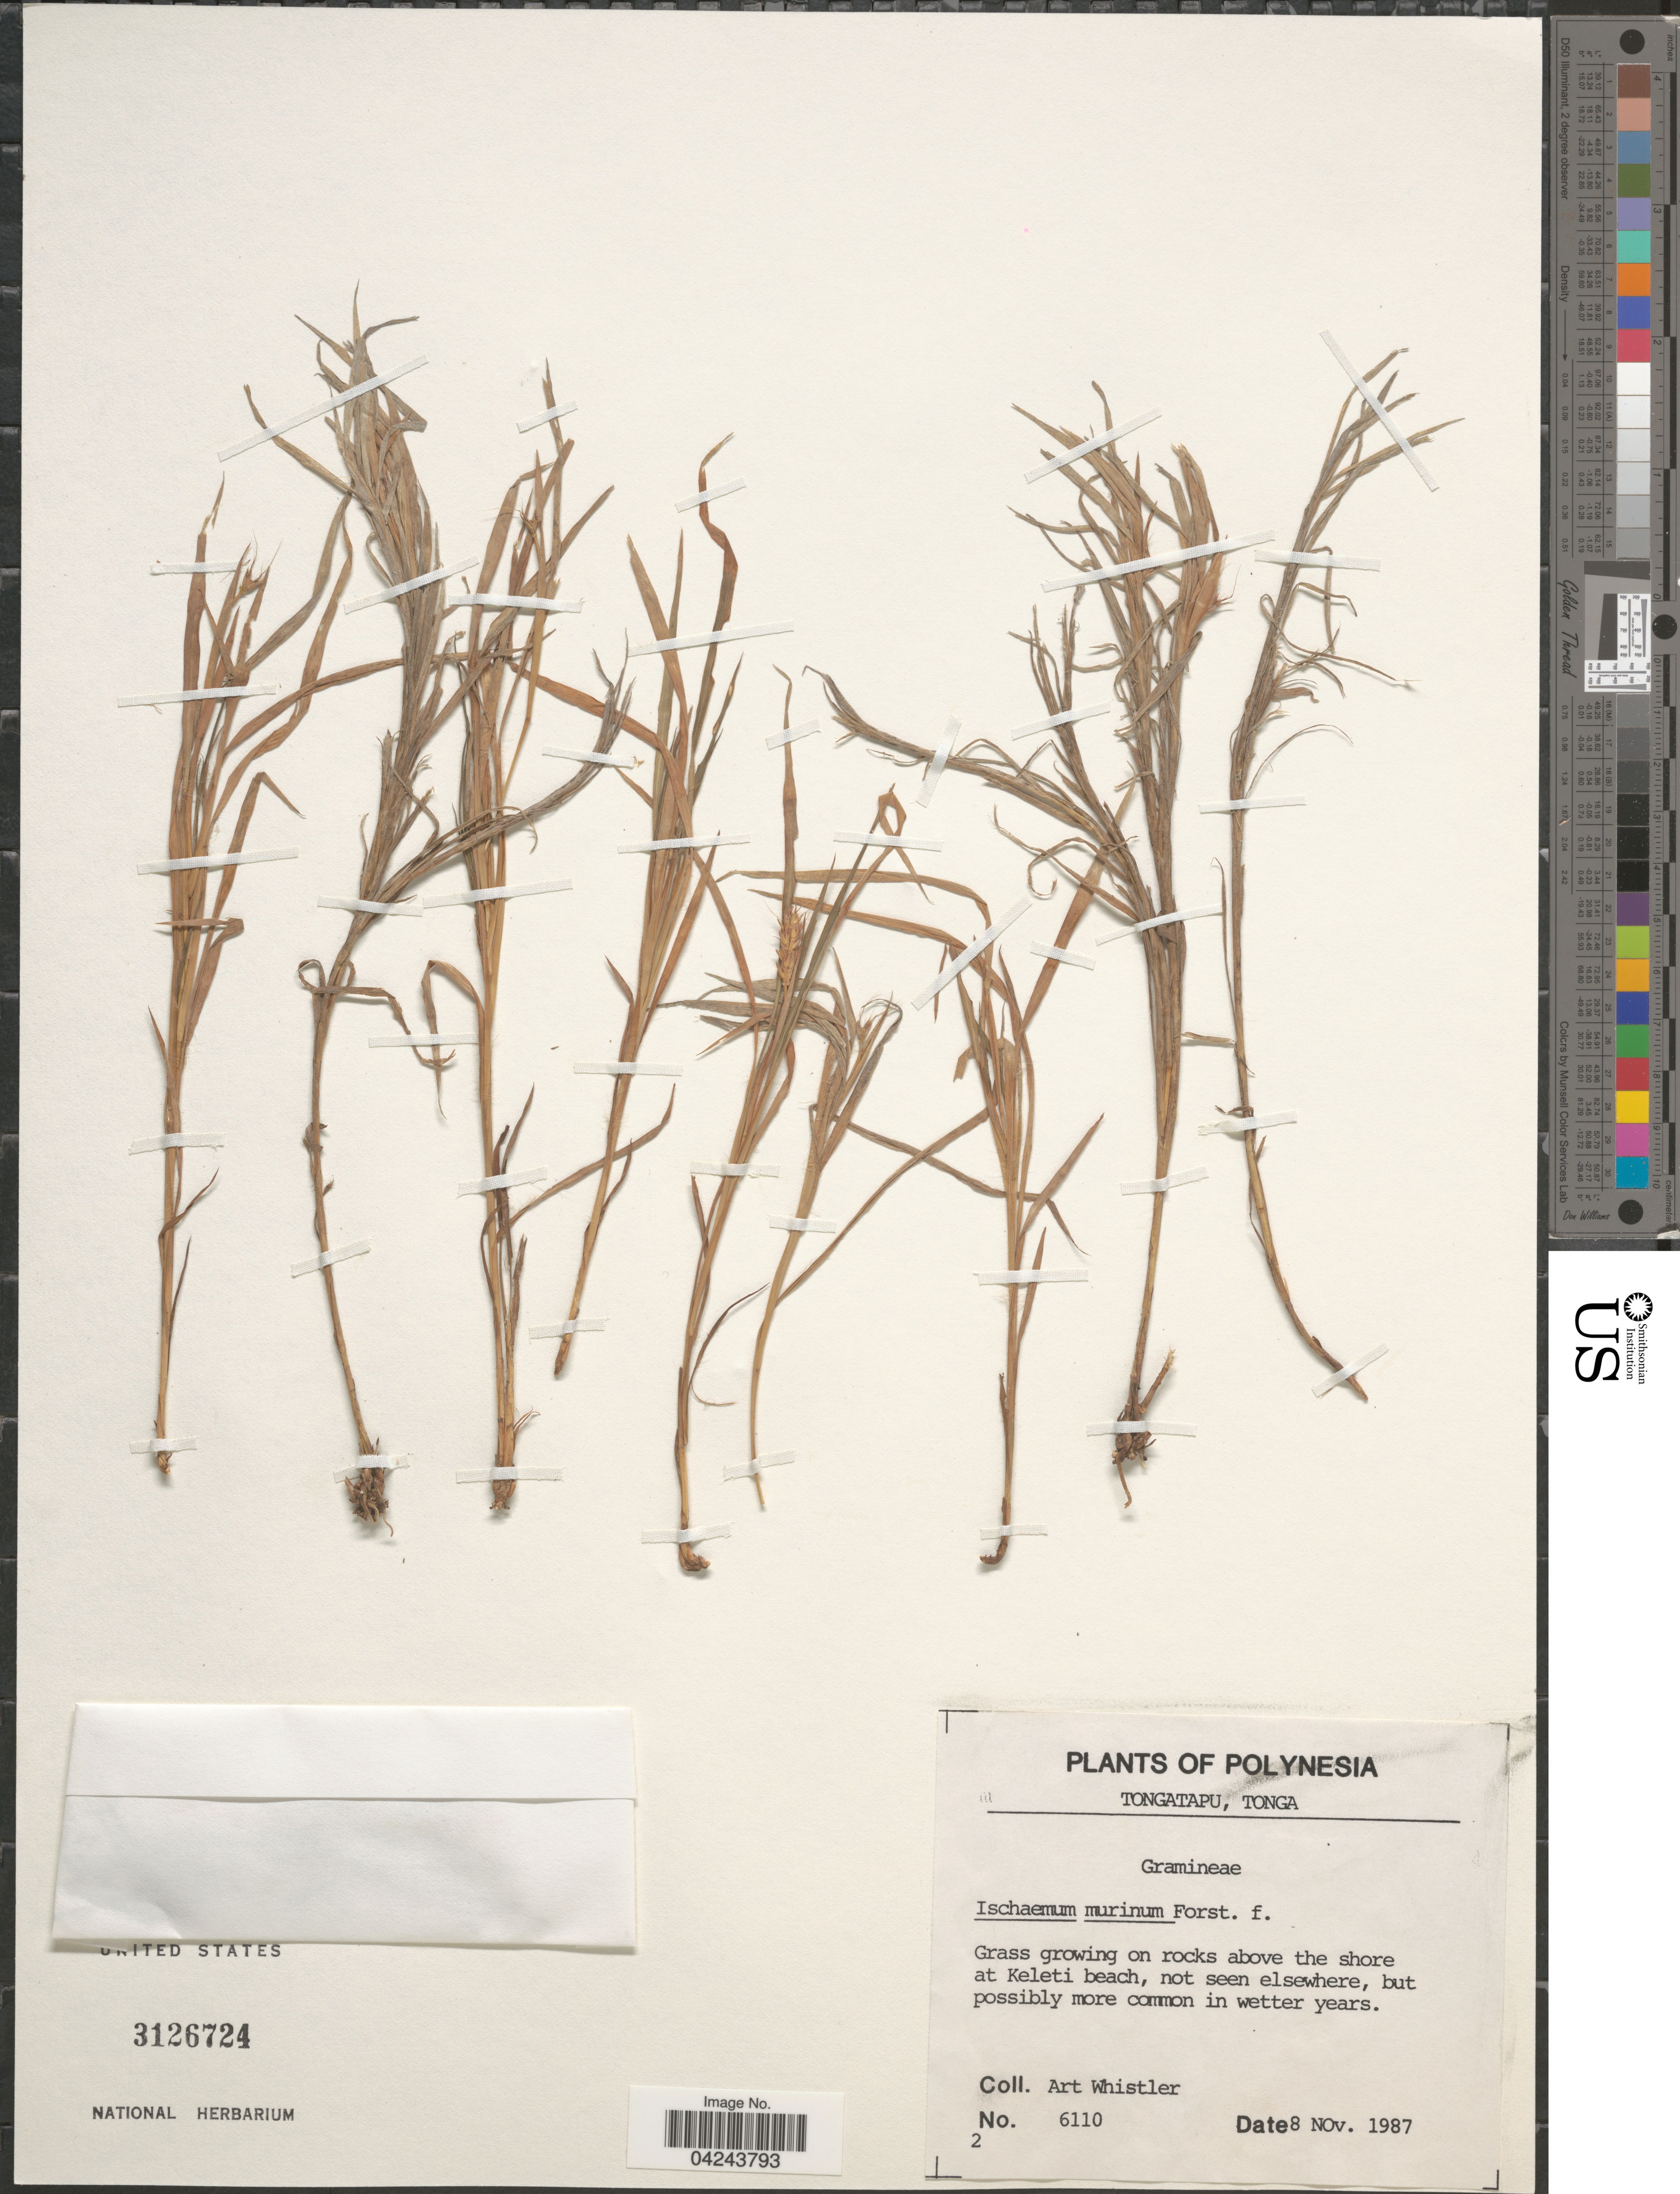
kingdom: Plantae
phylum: Tracheophyta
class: Liliopsida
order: Poales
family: Poaceae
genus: Ischaemum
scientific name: Ischaemum murinum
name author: G. Forst.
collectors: A. Whistler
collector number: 6110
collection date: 1987-11-08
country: Tonga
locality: Polynesia. Tongatapu. Grass growing on rocks above the shore at Keleti beach.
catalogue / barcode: US 3126724